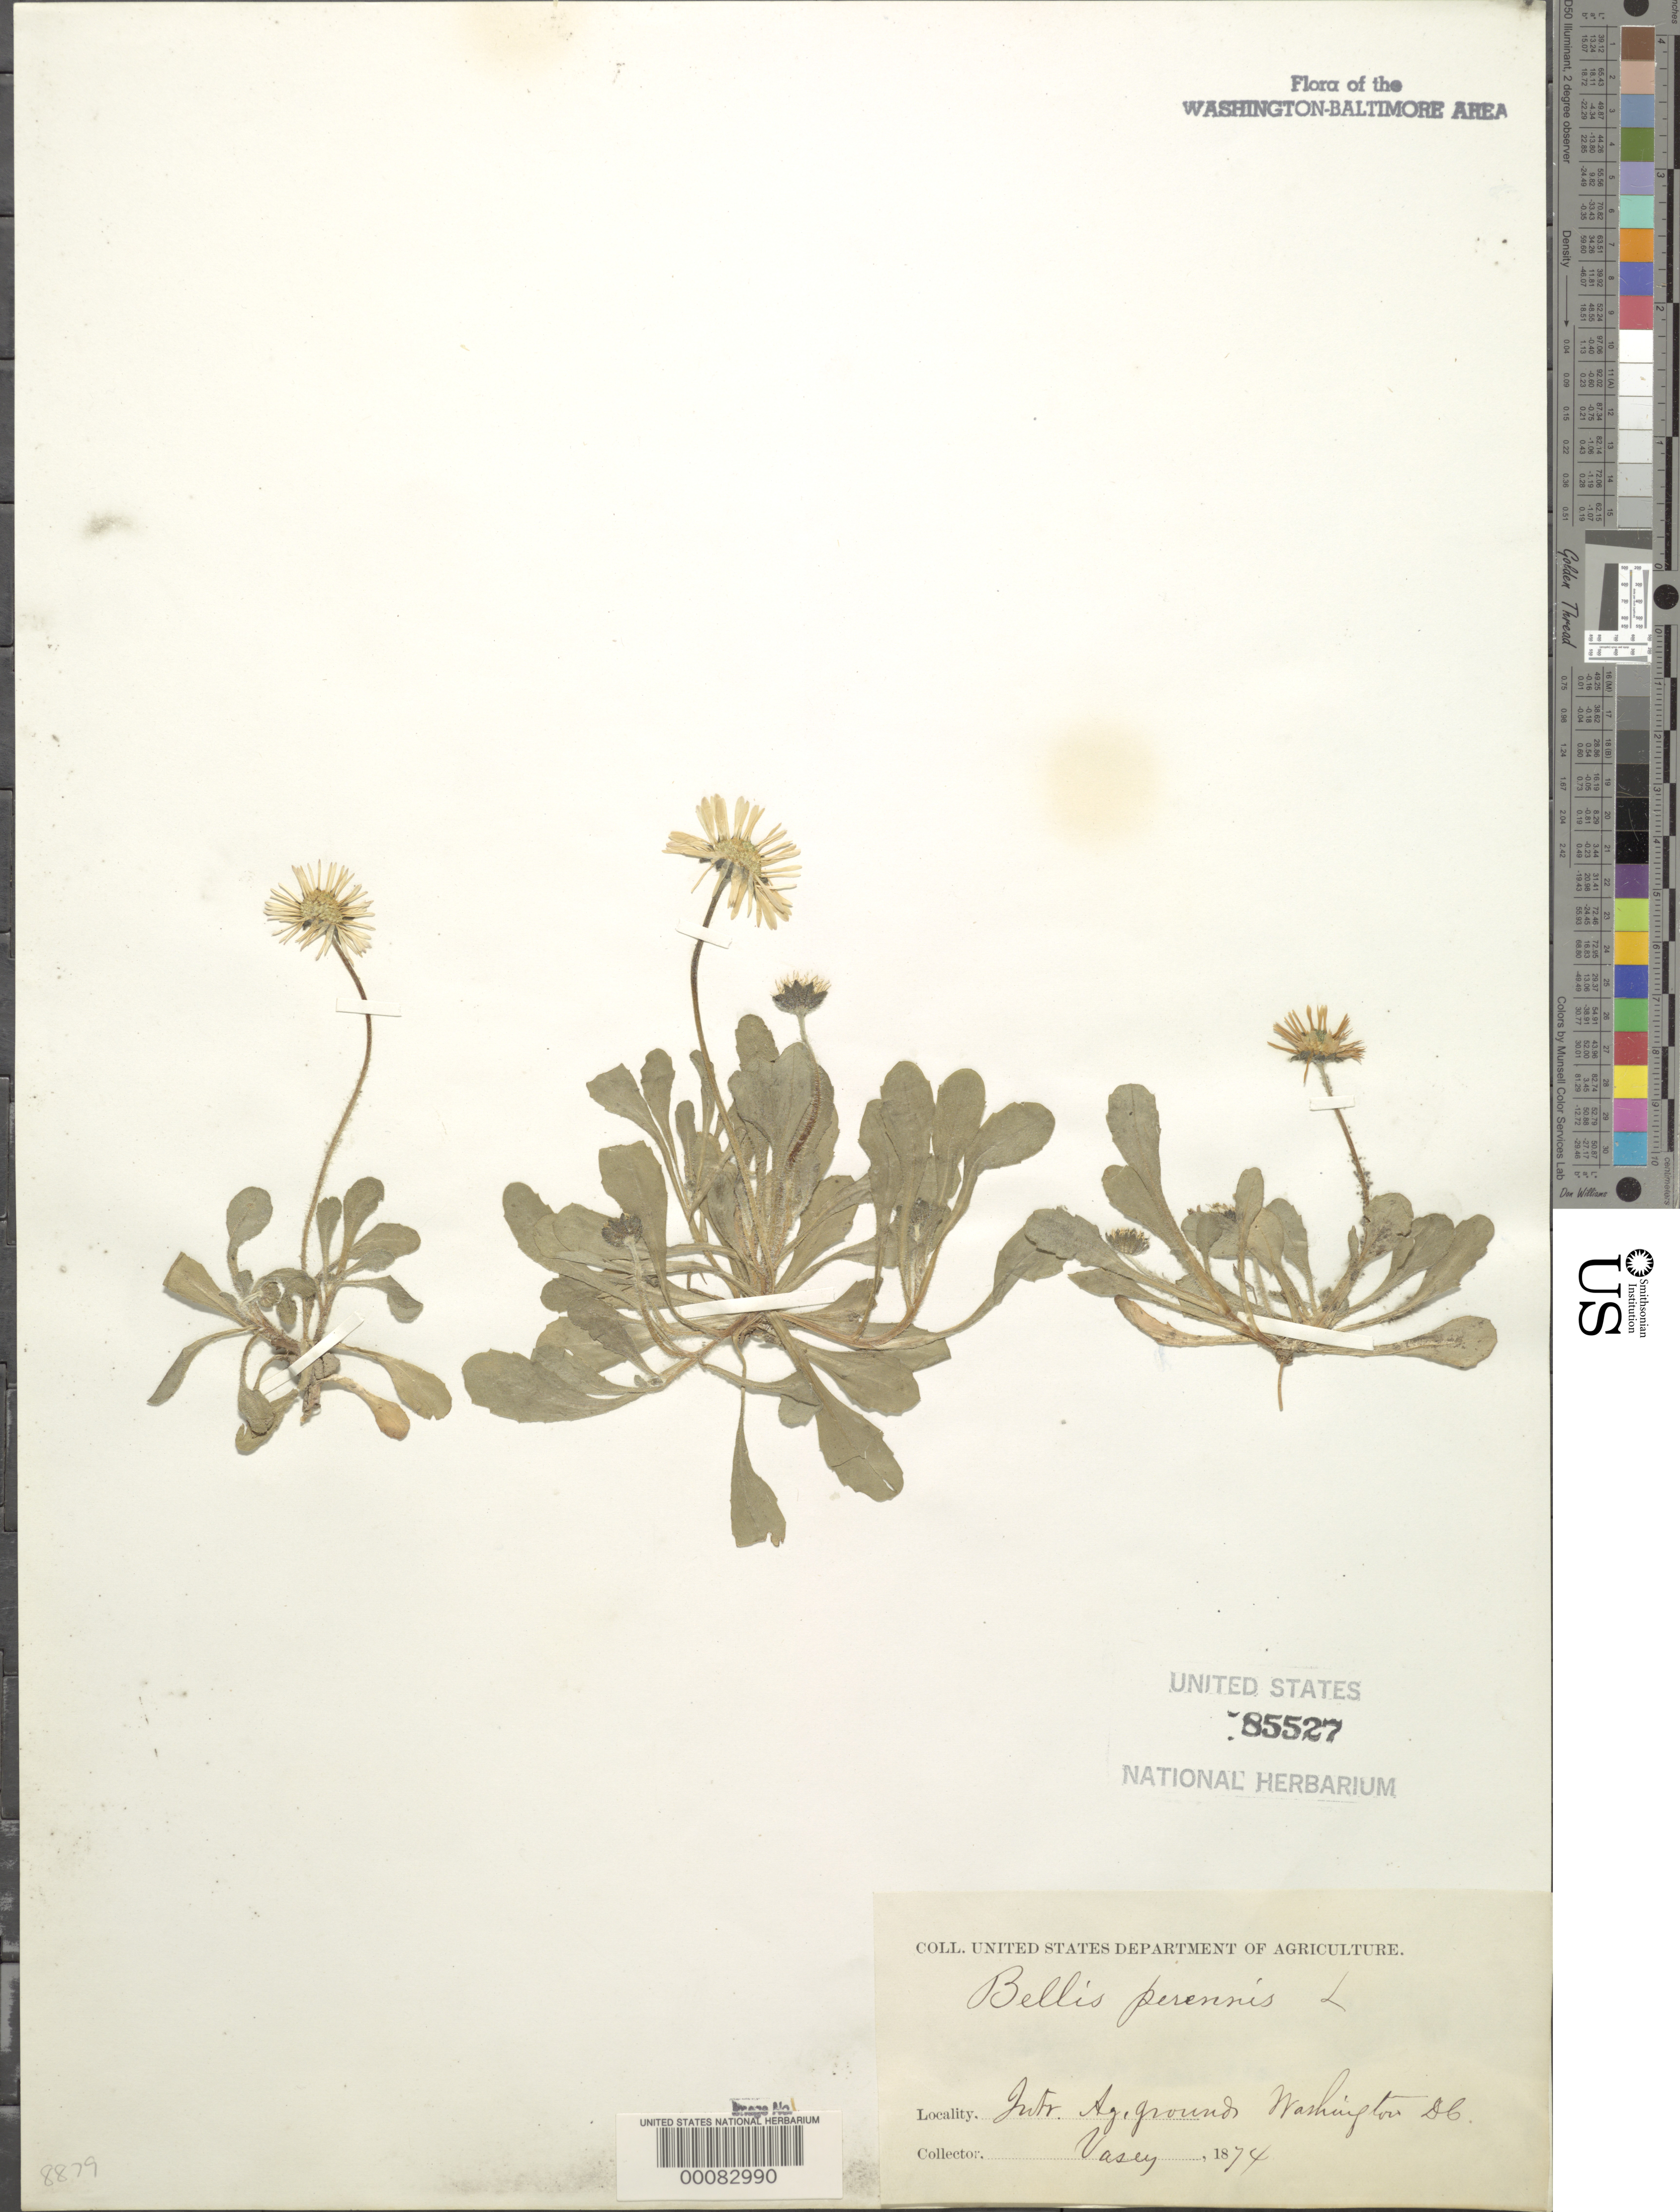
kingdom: Plantae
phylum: Tracheophyta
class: Magnoliopsida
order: Asterales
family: Asteraceae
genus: Bellis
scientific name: Bellis perennis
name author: L.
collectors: G. Vasey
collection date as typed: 1874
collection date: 1874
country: United States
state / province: District of Columbia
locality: Agriculture grounds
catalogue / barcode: US 85527